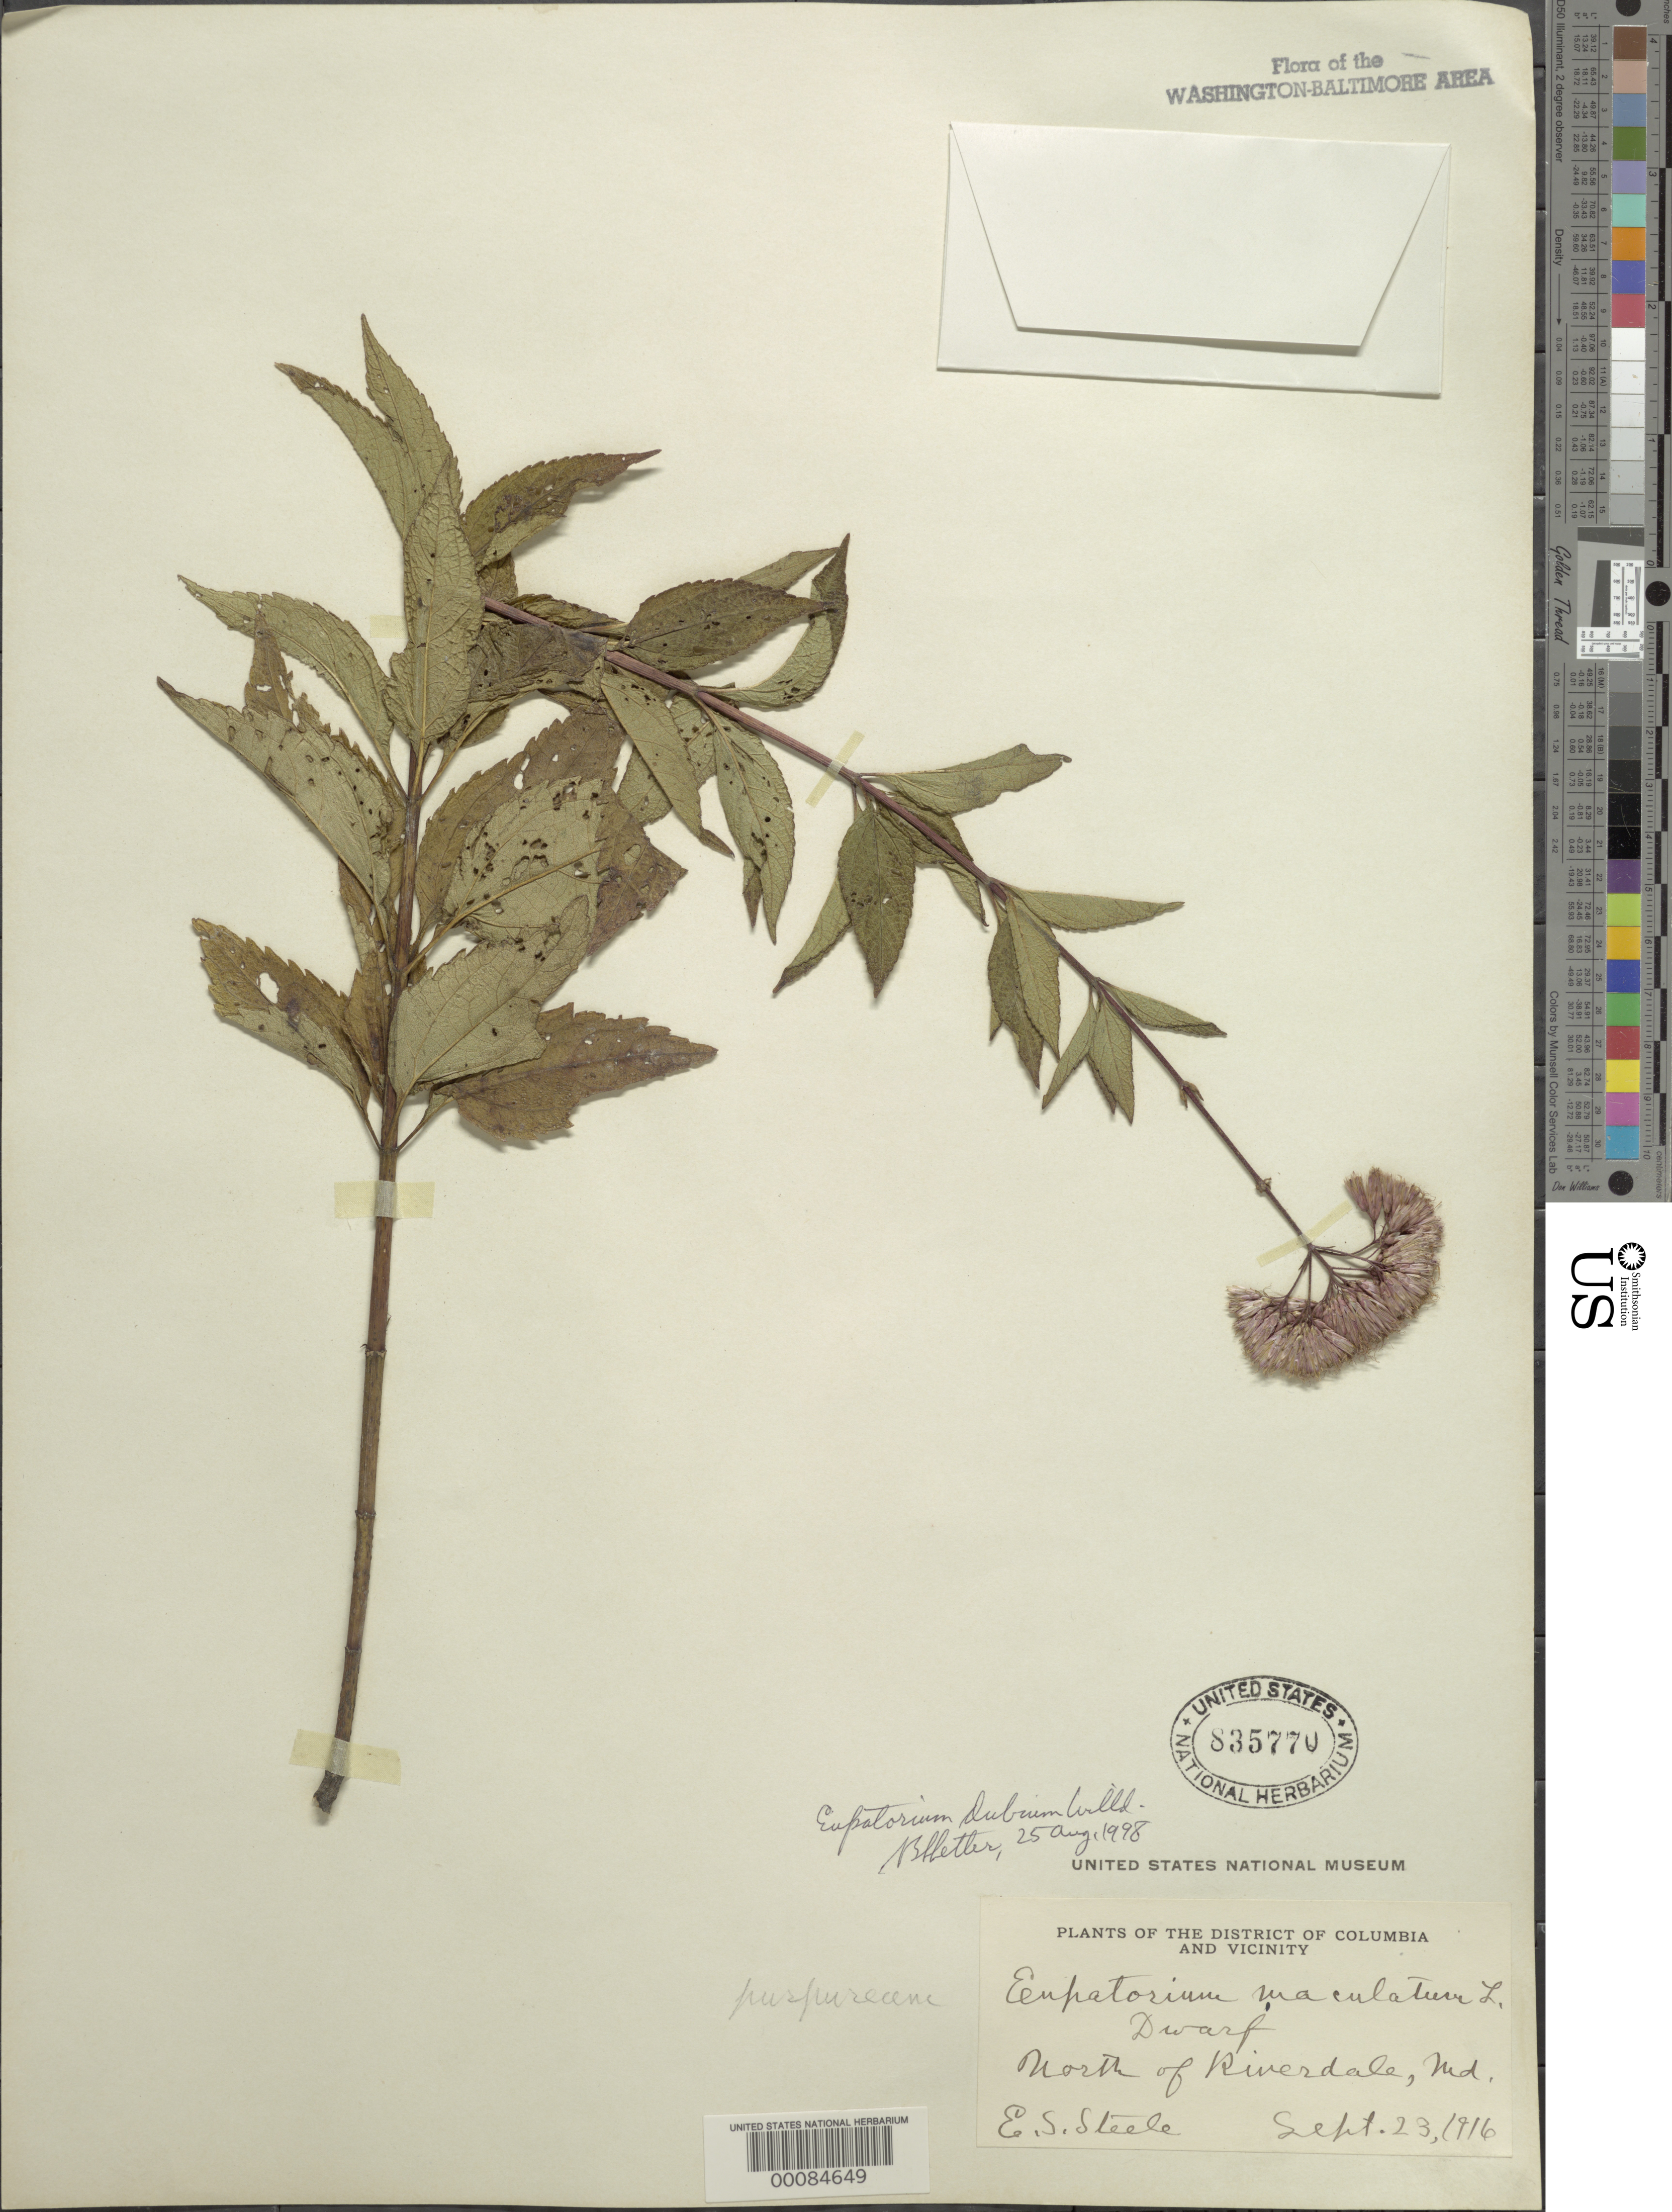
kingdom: Plantae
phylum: Tracheophyta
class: Magnoliopsida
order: Asterales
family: Asteraceae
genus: Eupatorium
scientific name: Eupatorium dubium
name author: Willd. ex Poir.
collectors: E. Steele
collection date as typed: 23 Sep 1916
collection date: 1916-09-23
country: United States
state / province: Maryland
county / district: Prince George's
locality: North of Riverdale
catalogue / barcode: US 835770